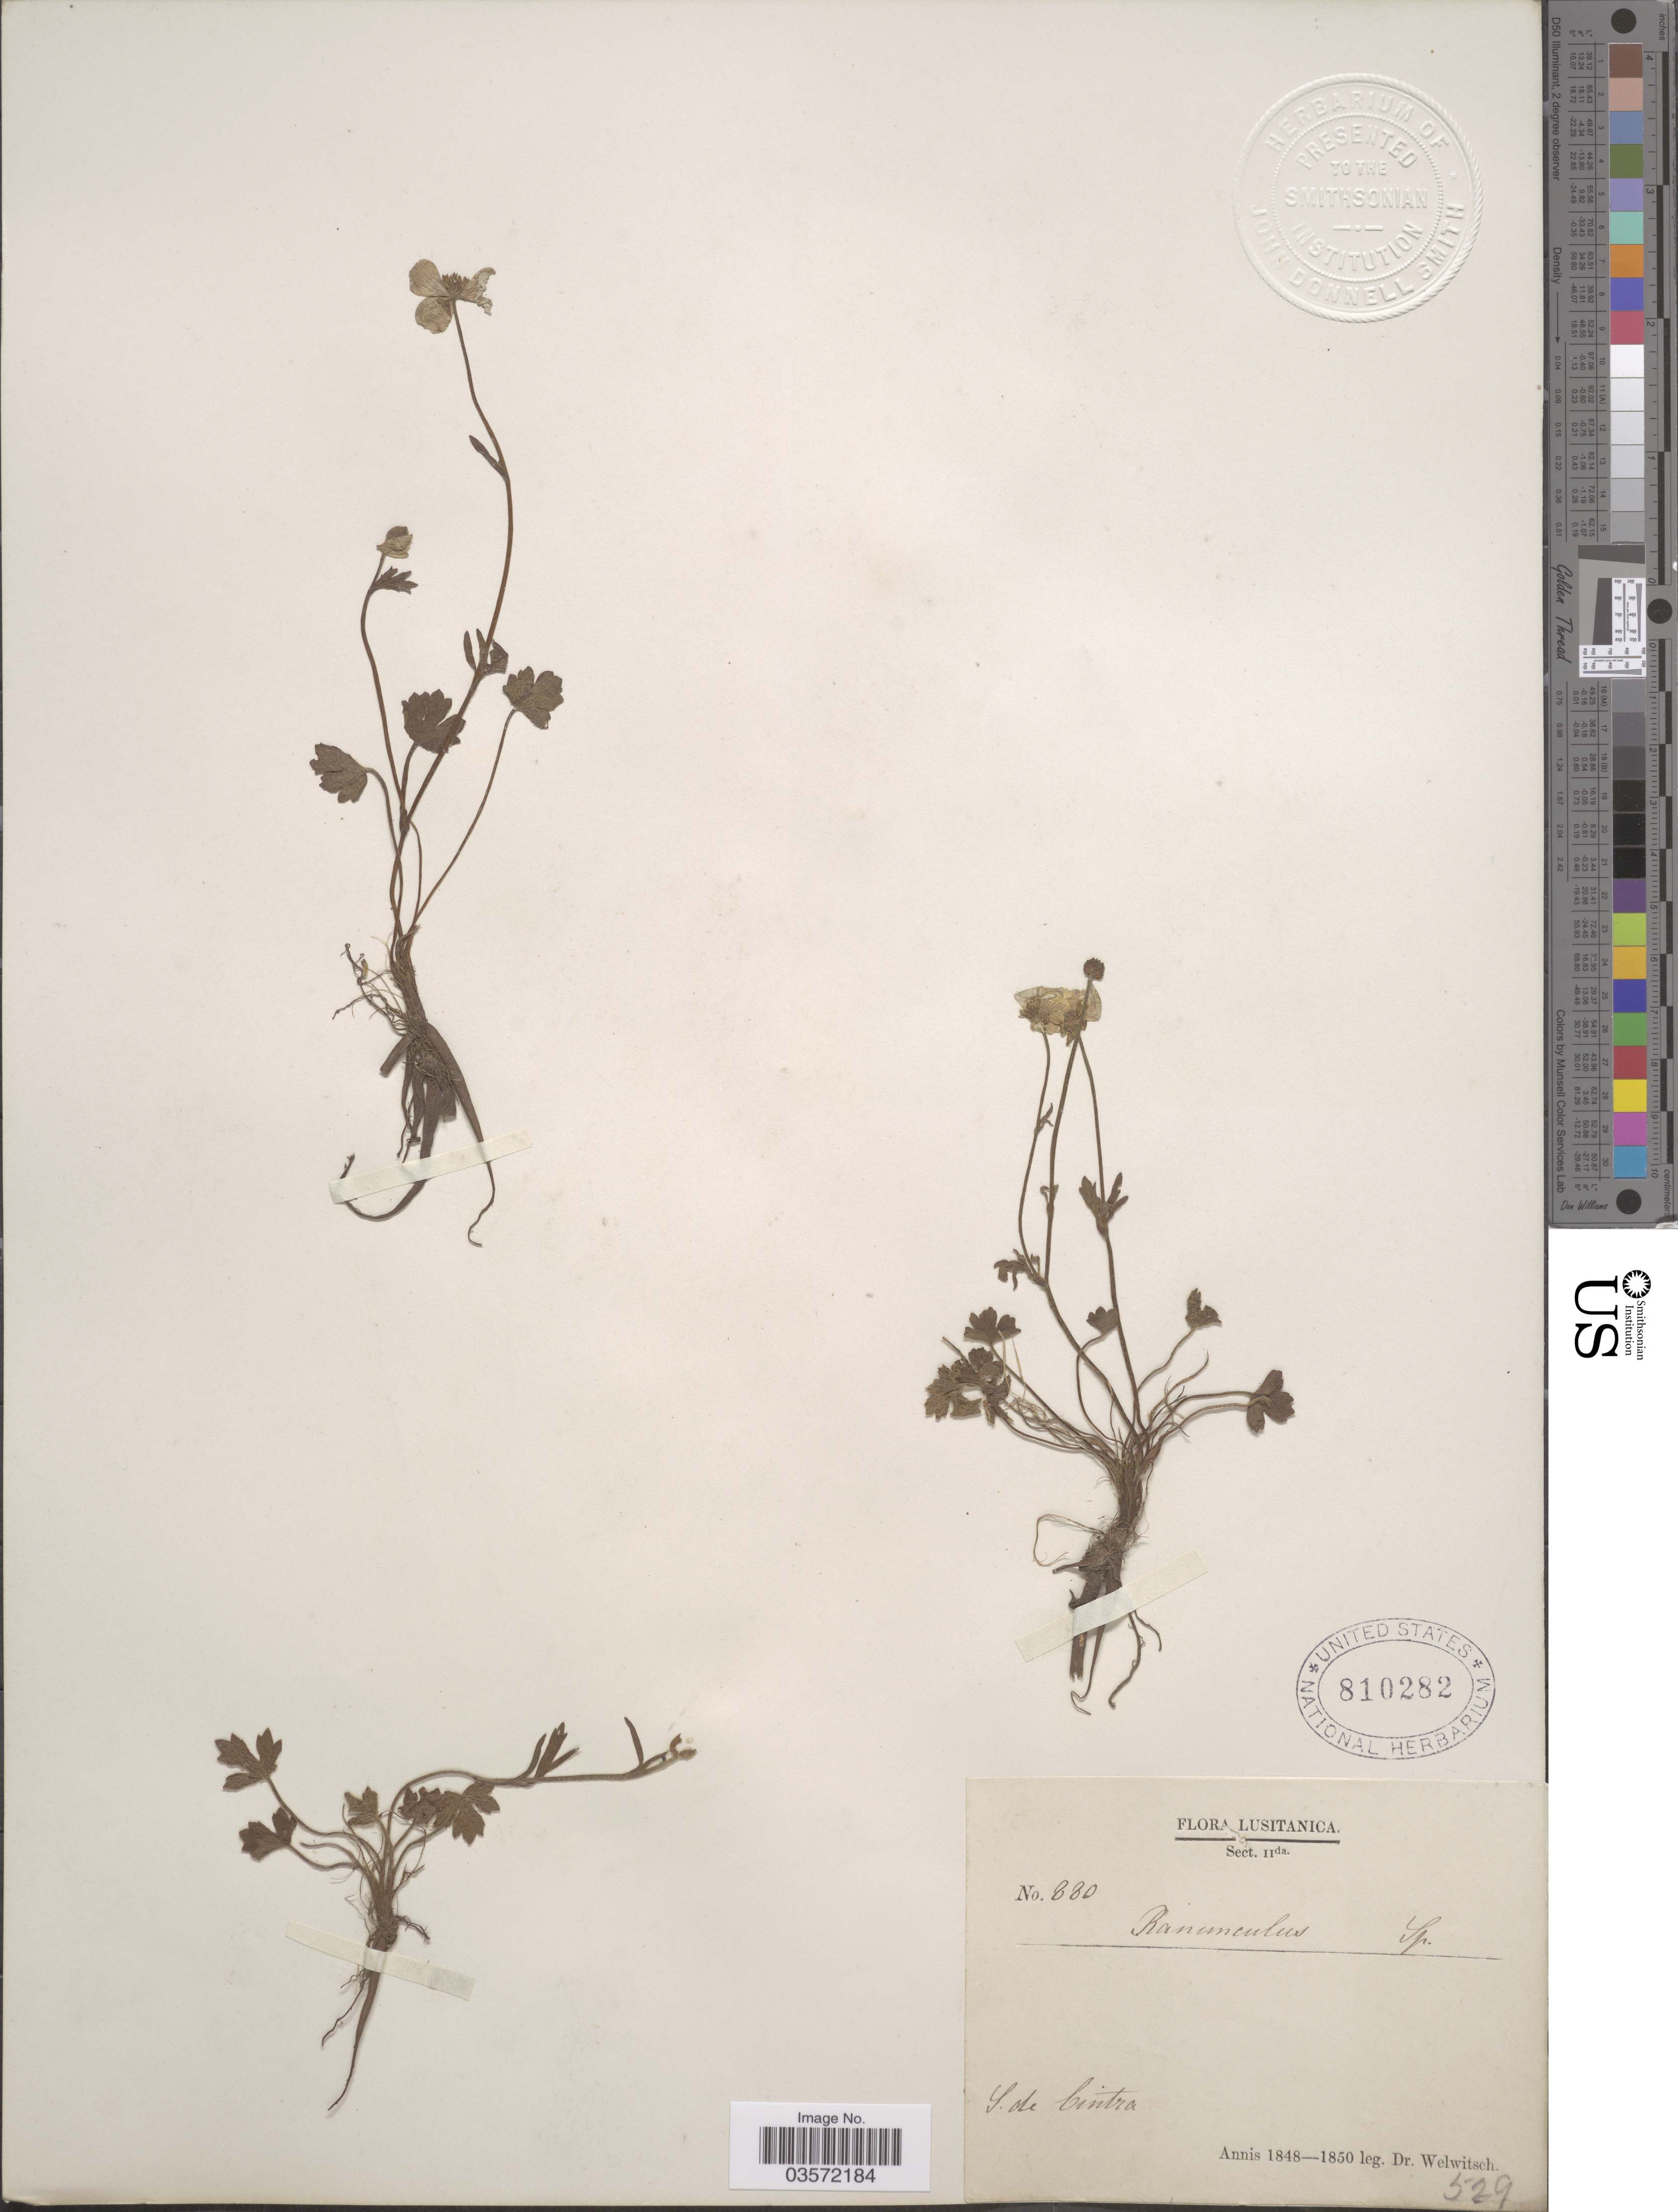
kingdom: Plantae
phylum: Tracheophyta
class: Magnoliopsida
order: Ranunculales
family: Ranunculaceae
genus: Ranunculus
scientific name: Ranunculus sp.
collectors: -. Welwitsch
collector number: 880*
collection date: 1848/1850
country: Portugal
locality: S. de Cintra. Lusitanica.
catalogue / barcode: US 810282